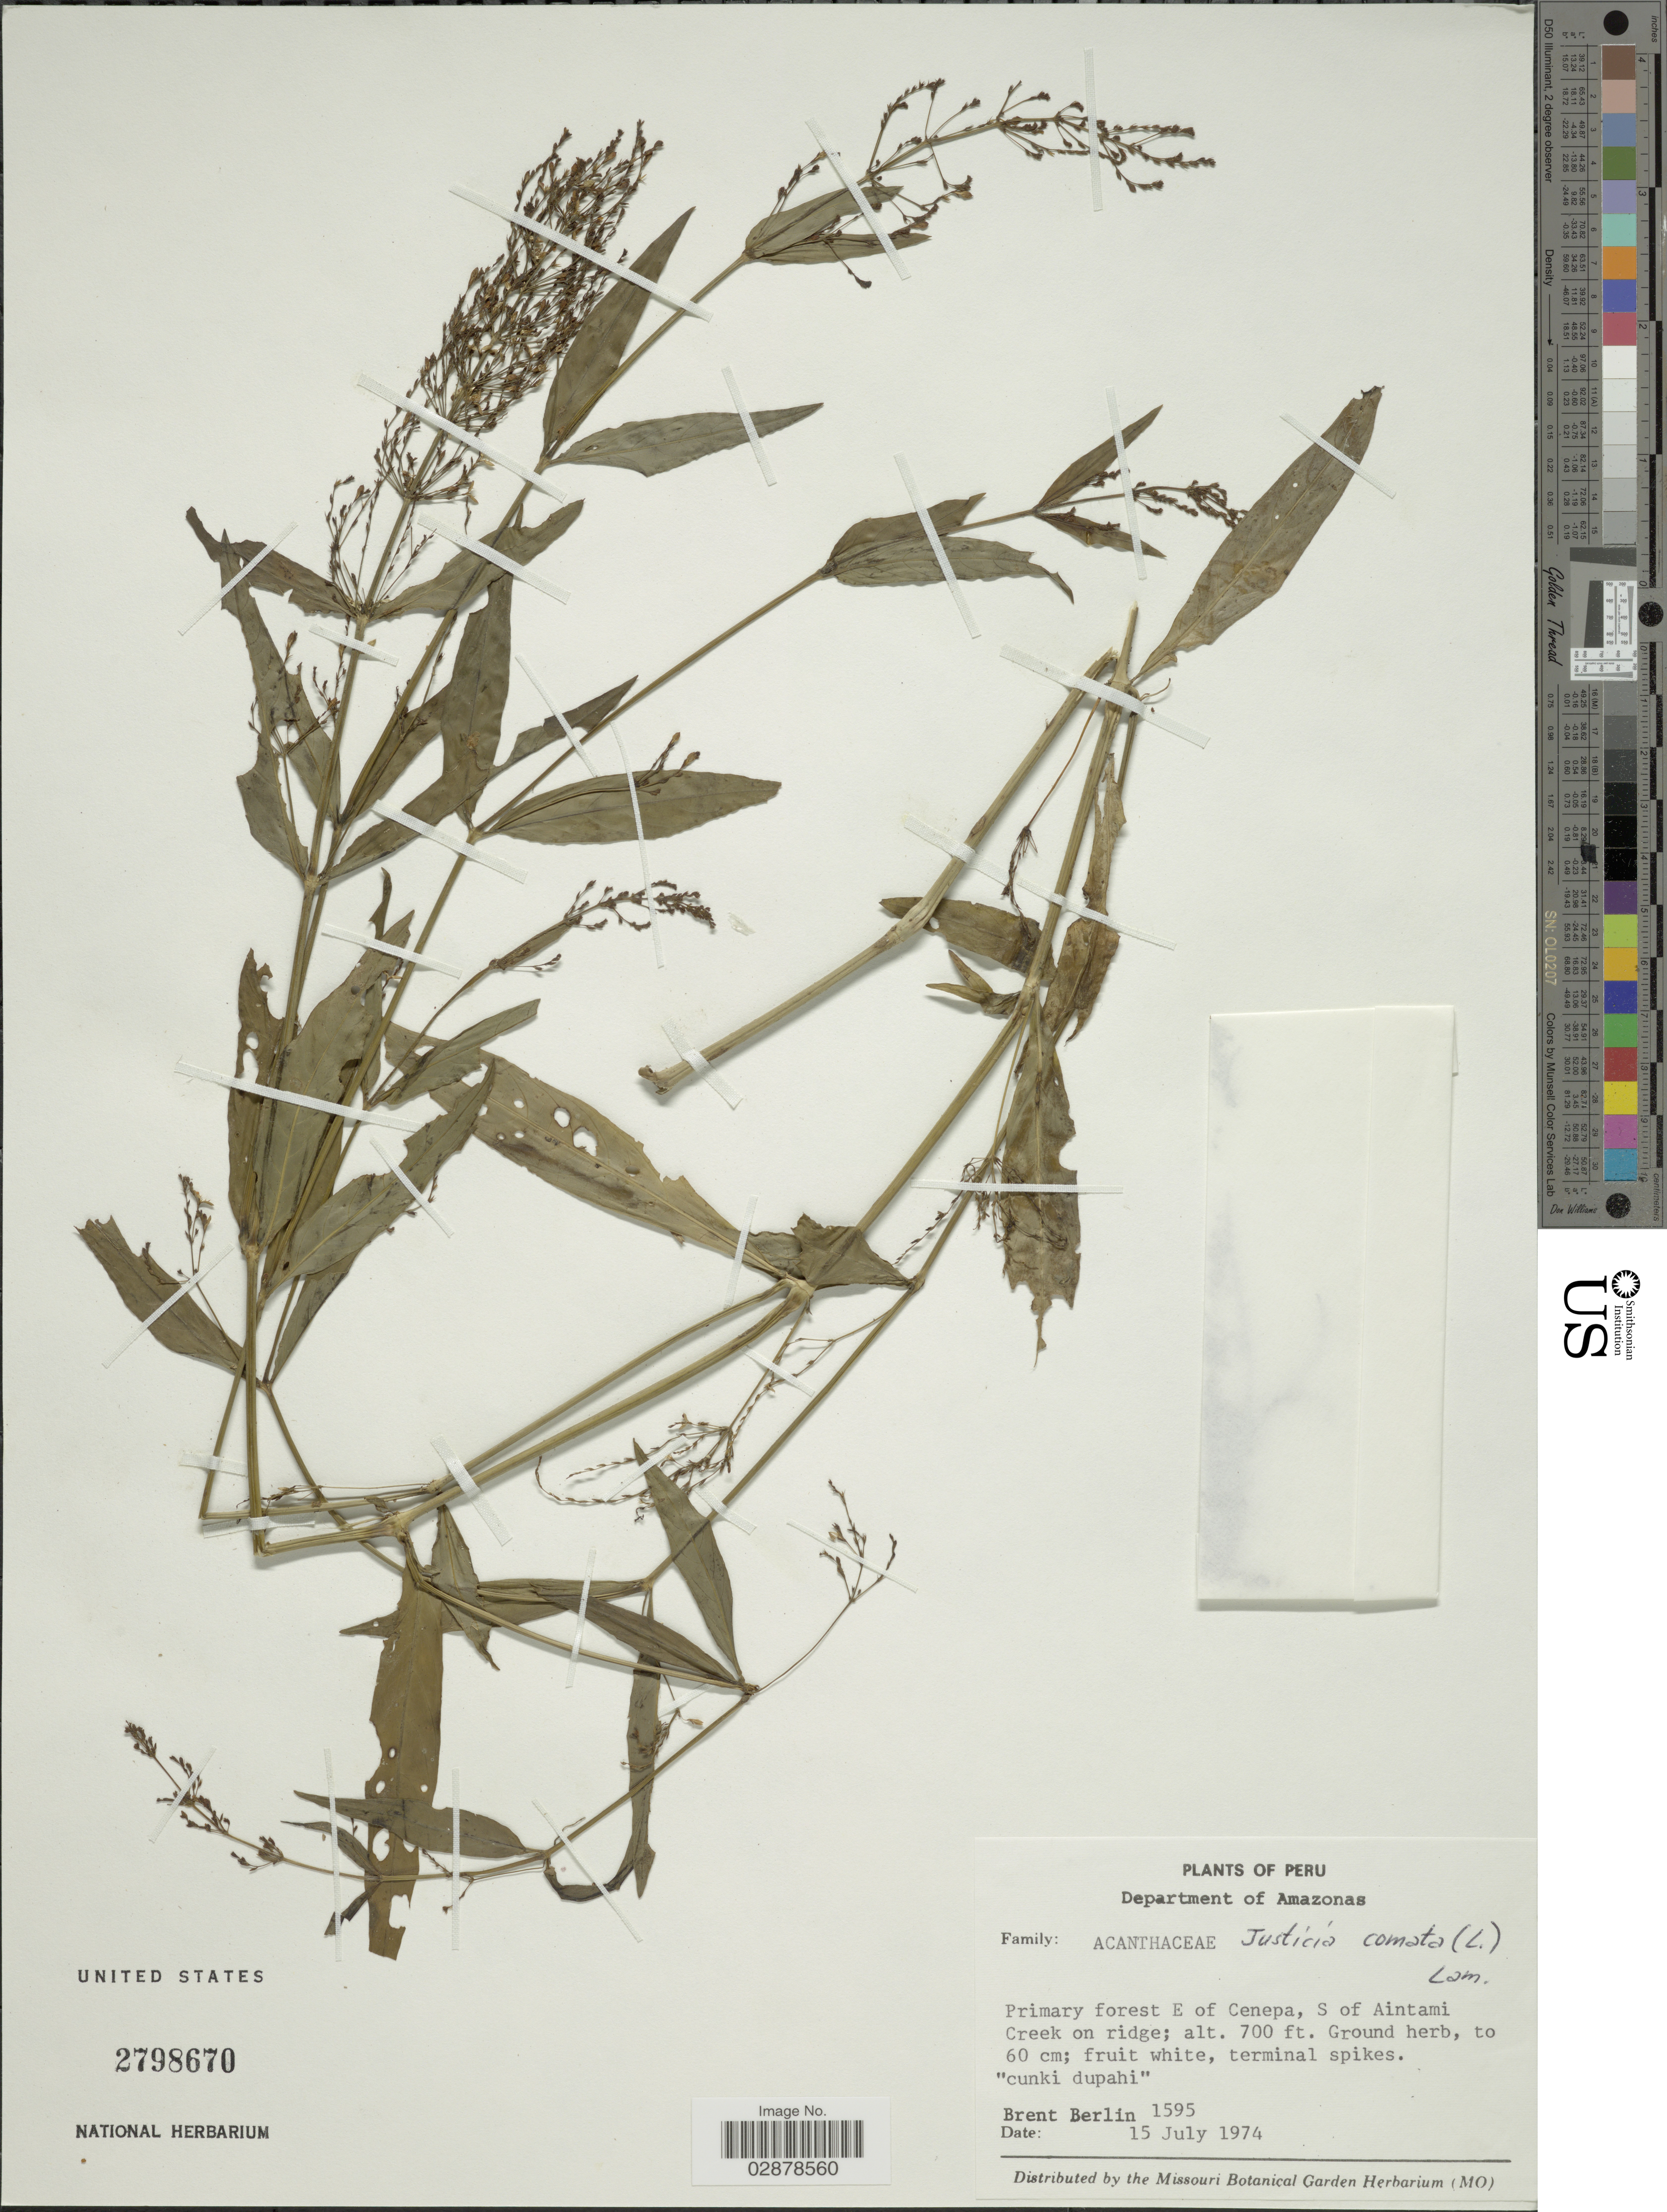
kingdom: Plantae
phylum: Tracheophyta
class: Magnoliopsida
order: Lamiales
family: Acanthaceae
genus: Justicia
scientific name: Justicia comata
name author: (L.) Lam.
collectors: B. Berlin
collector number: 1595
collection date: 1974-07-15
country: Peru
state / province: Amazonas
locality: Department of Amazonas, Primary forest E of Cenepa, S of Aintami Creek on ridge.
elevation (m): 213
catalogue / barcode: US 2798670